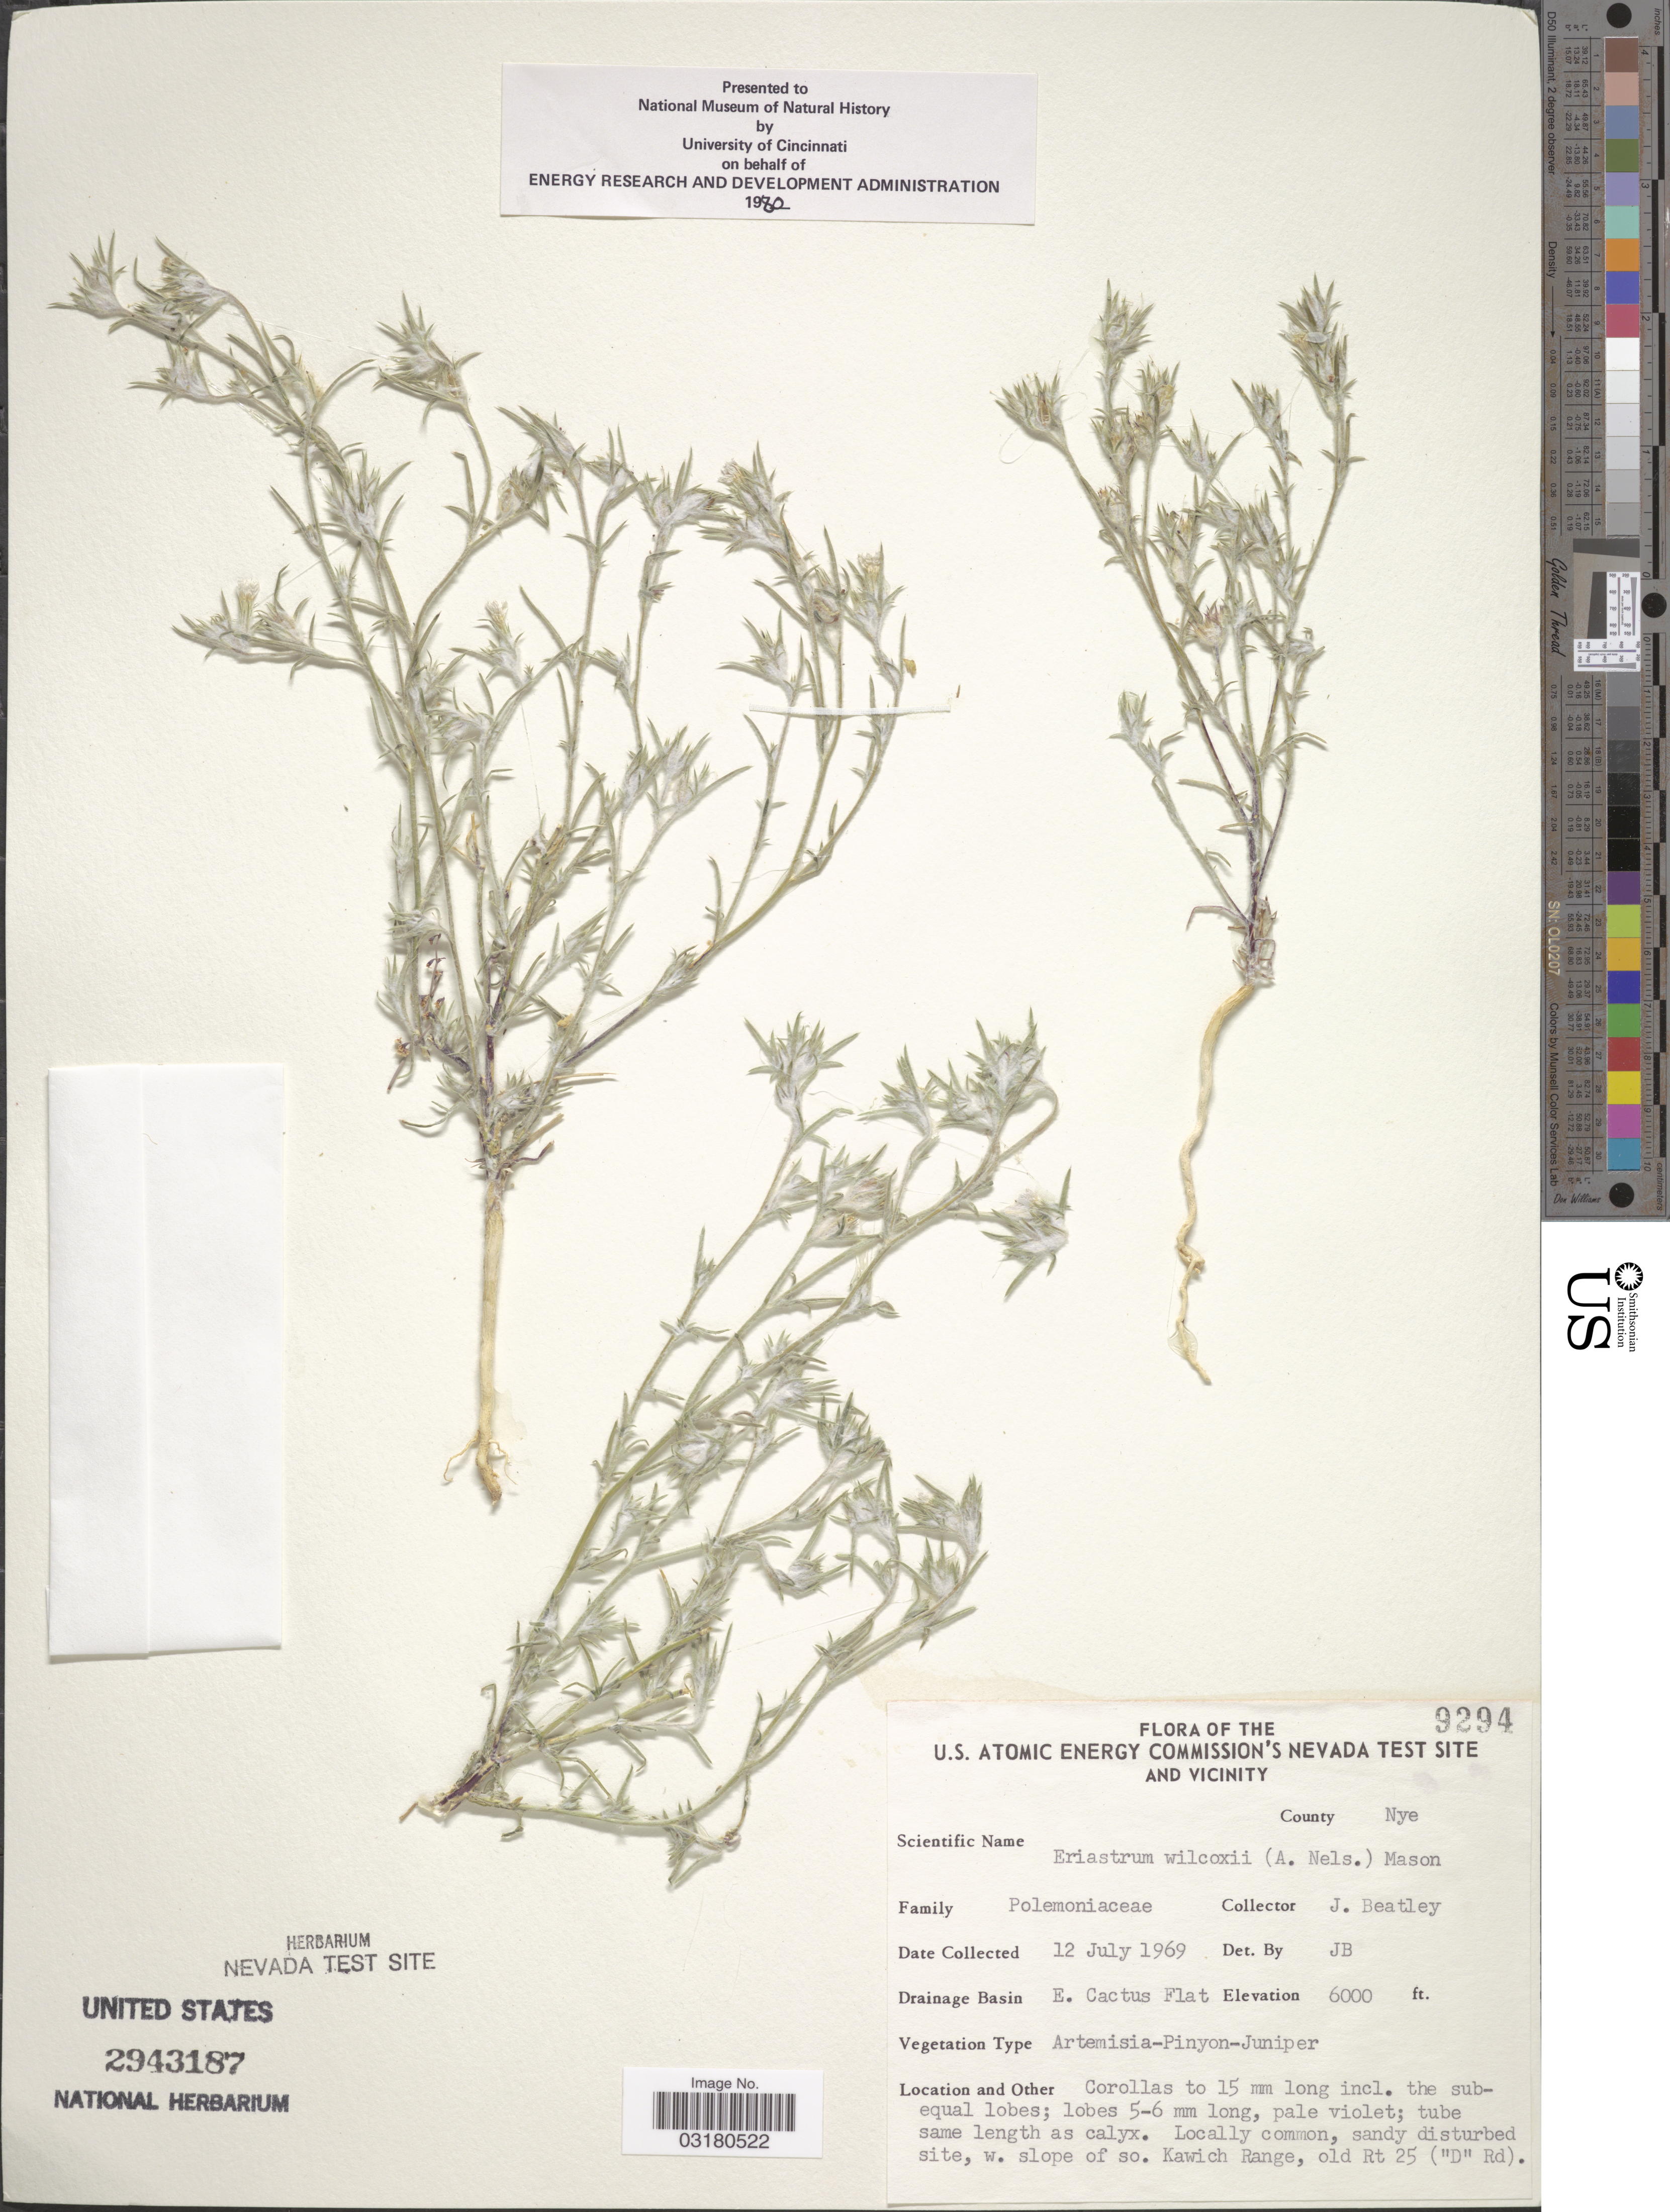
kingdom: Plantae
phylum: Tracheophyta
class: Magnoliopsida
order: Ericales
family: Polemoniaceae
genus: Eriastrum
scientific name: Eriastrum wilcoxii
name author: (A. Nelson) H. Mason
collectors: J. C. Beatley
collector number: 9294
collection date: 1969-07-12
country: United States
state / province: Nevada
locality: U.S. Atomic Energy Commission's Nevada Test Site and Vicinity. County Nye. Drainage Basin E. Cactus Flat. Sandy disturbed site, w. slope of so. Kawich Range, old Rt 25 ("D" Rd).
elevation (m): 1829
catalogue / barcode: US 2943187